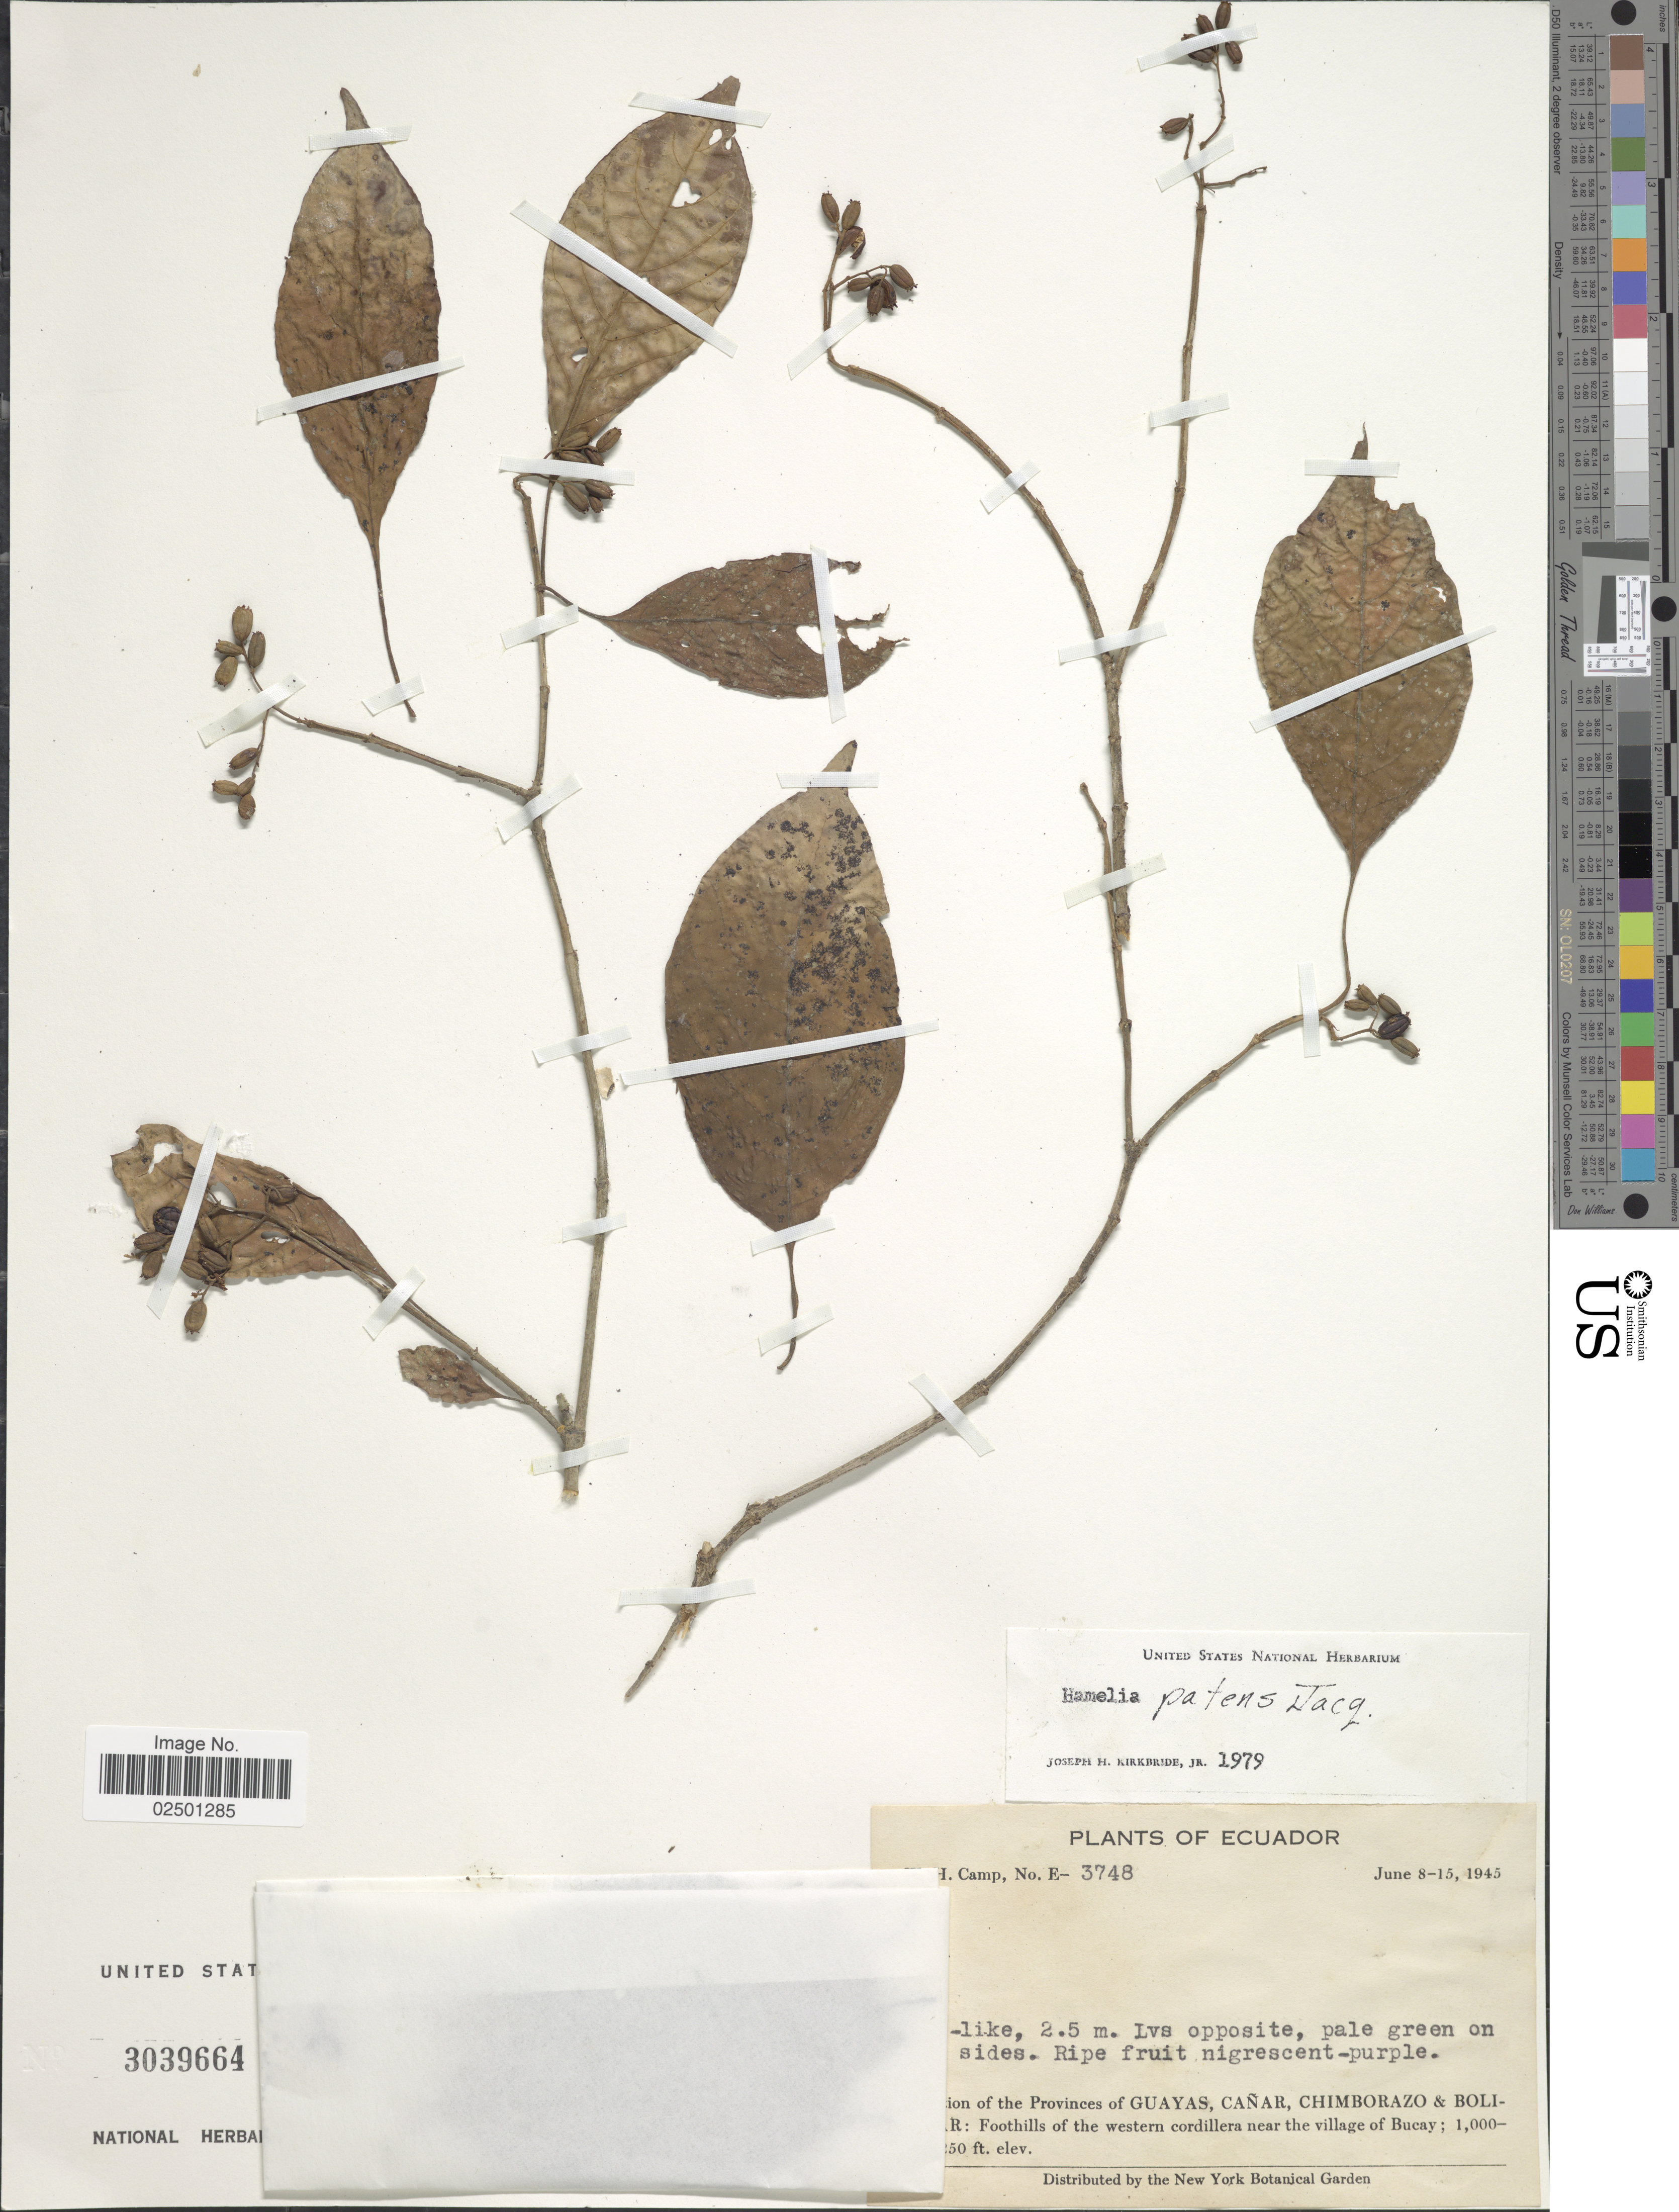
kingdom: Plantae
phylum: Tracheophyta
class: Magnoliopsida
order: Gentianales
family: Rubiaceae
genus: Hamelia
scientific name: Hamelia patens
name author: Jacq.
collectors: W. H. Camp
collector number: E-3748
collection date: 1945-06-08/1945-06-15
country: Ecuador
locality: Junction of Prov. Guayas, Canar, Chimborazo and Bolivar, foothills of the Western Cordillera near the village of Bucay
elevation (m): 305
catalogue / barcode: US 3039664